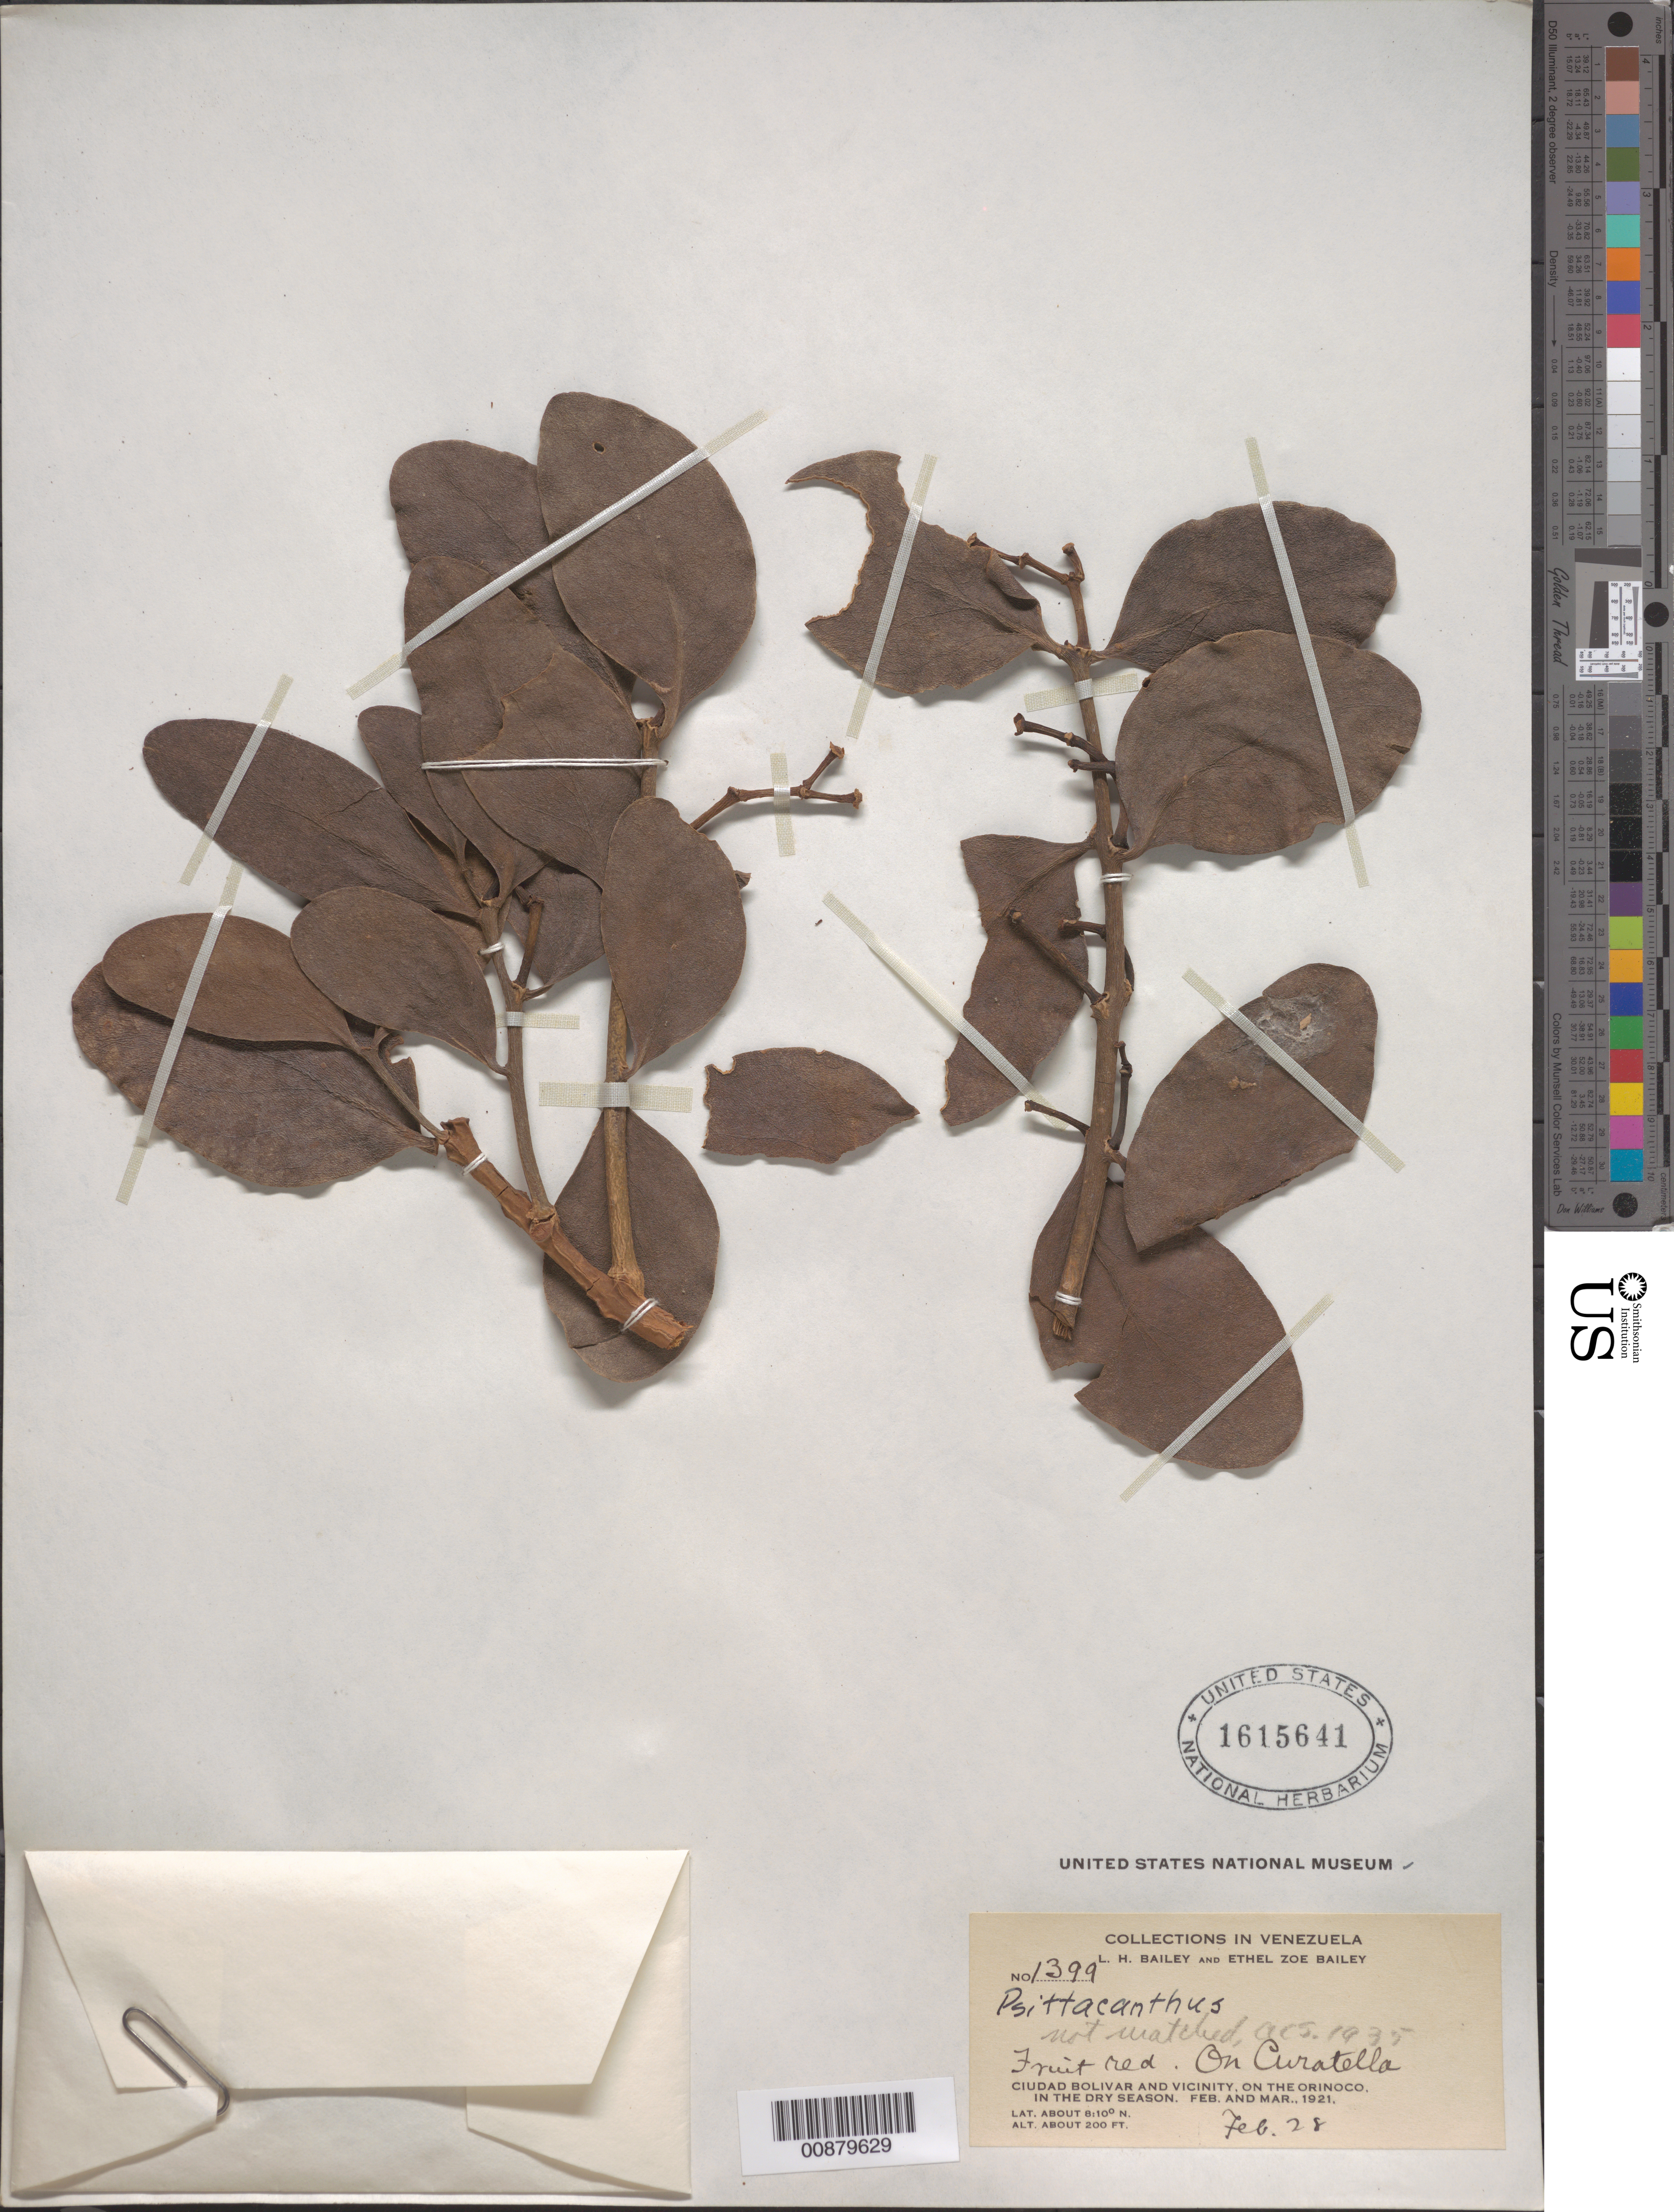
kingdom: Plantae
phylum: Tracheophyta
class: Magnoliopsida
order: Santalales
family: Loranthaceae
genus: Psittacanthus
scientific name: Psittacanthus sp.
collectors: L. H. Bailey & E. Z. Bailey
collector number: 1399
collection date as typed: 28-Feb-21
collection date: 1921-02-28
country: Venezuela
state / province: Bolívar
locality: Ciudad Bolívar and vicinity, Orinoco R.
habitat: Dry season; on Curatella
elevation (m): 61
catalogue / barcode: US 1615641